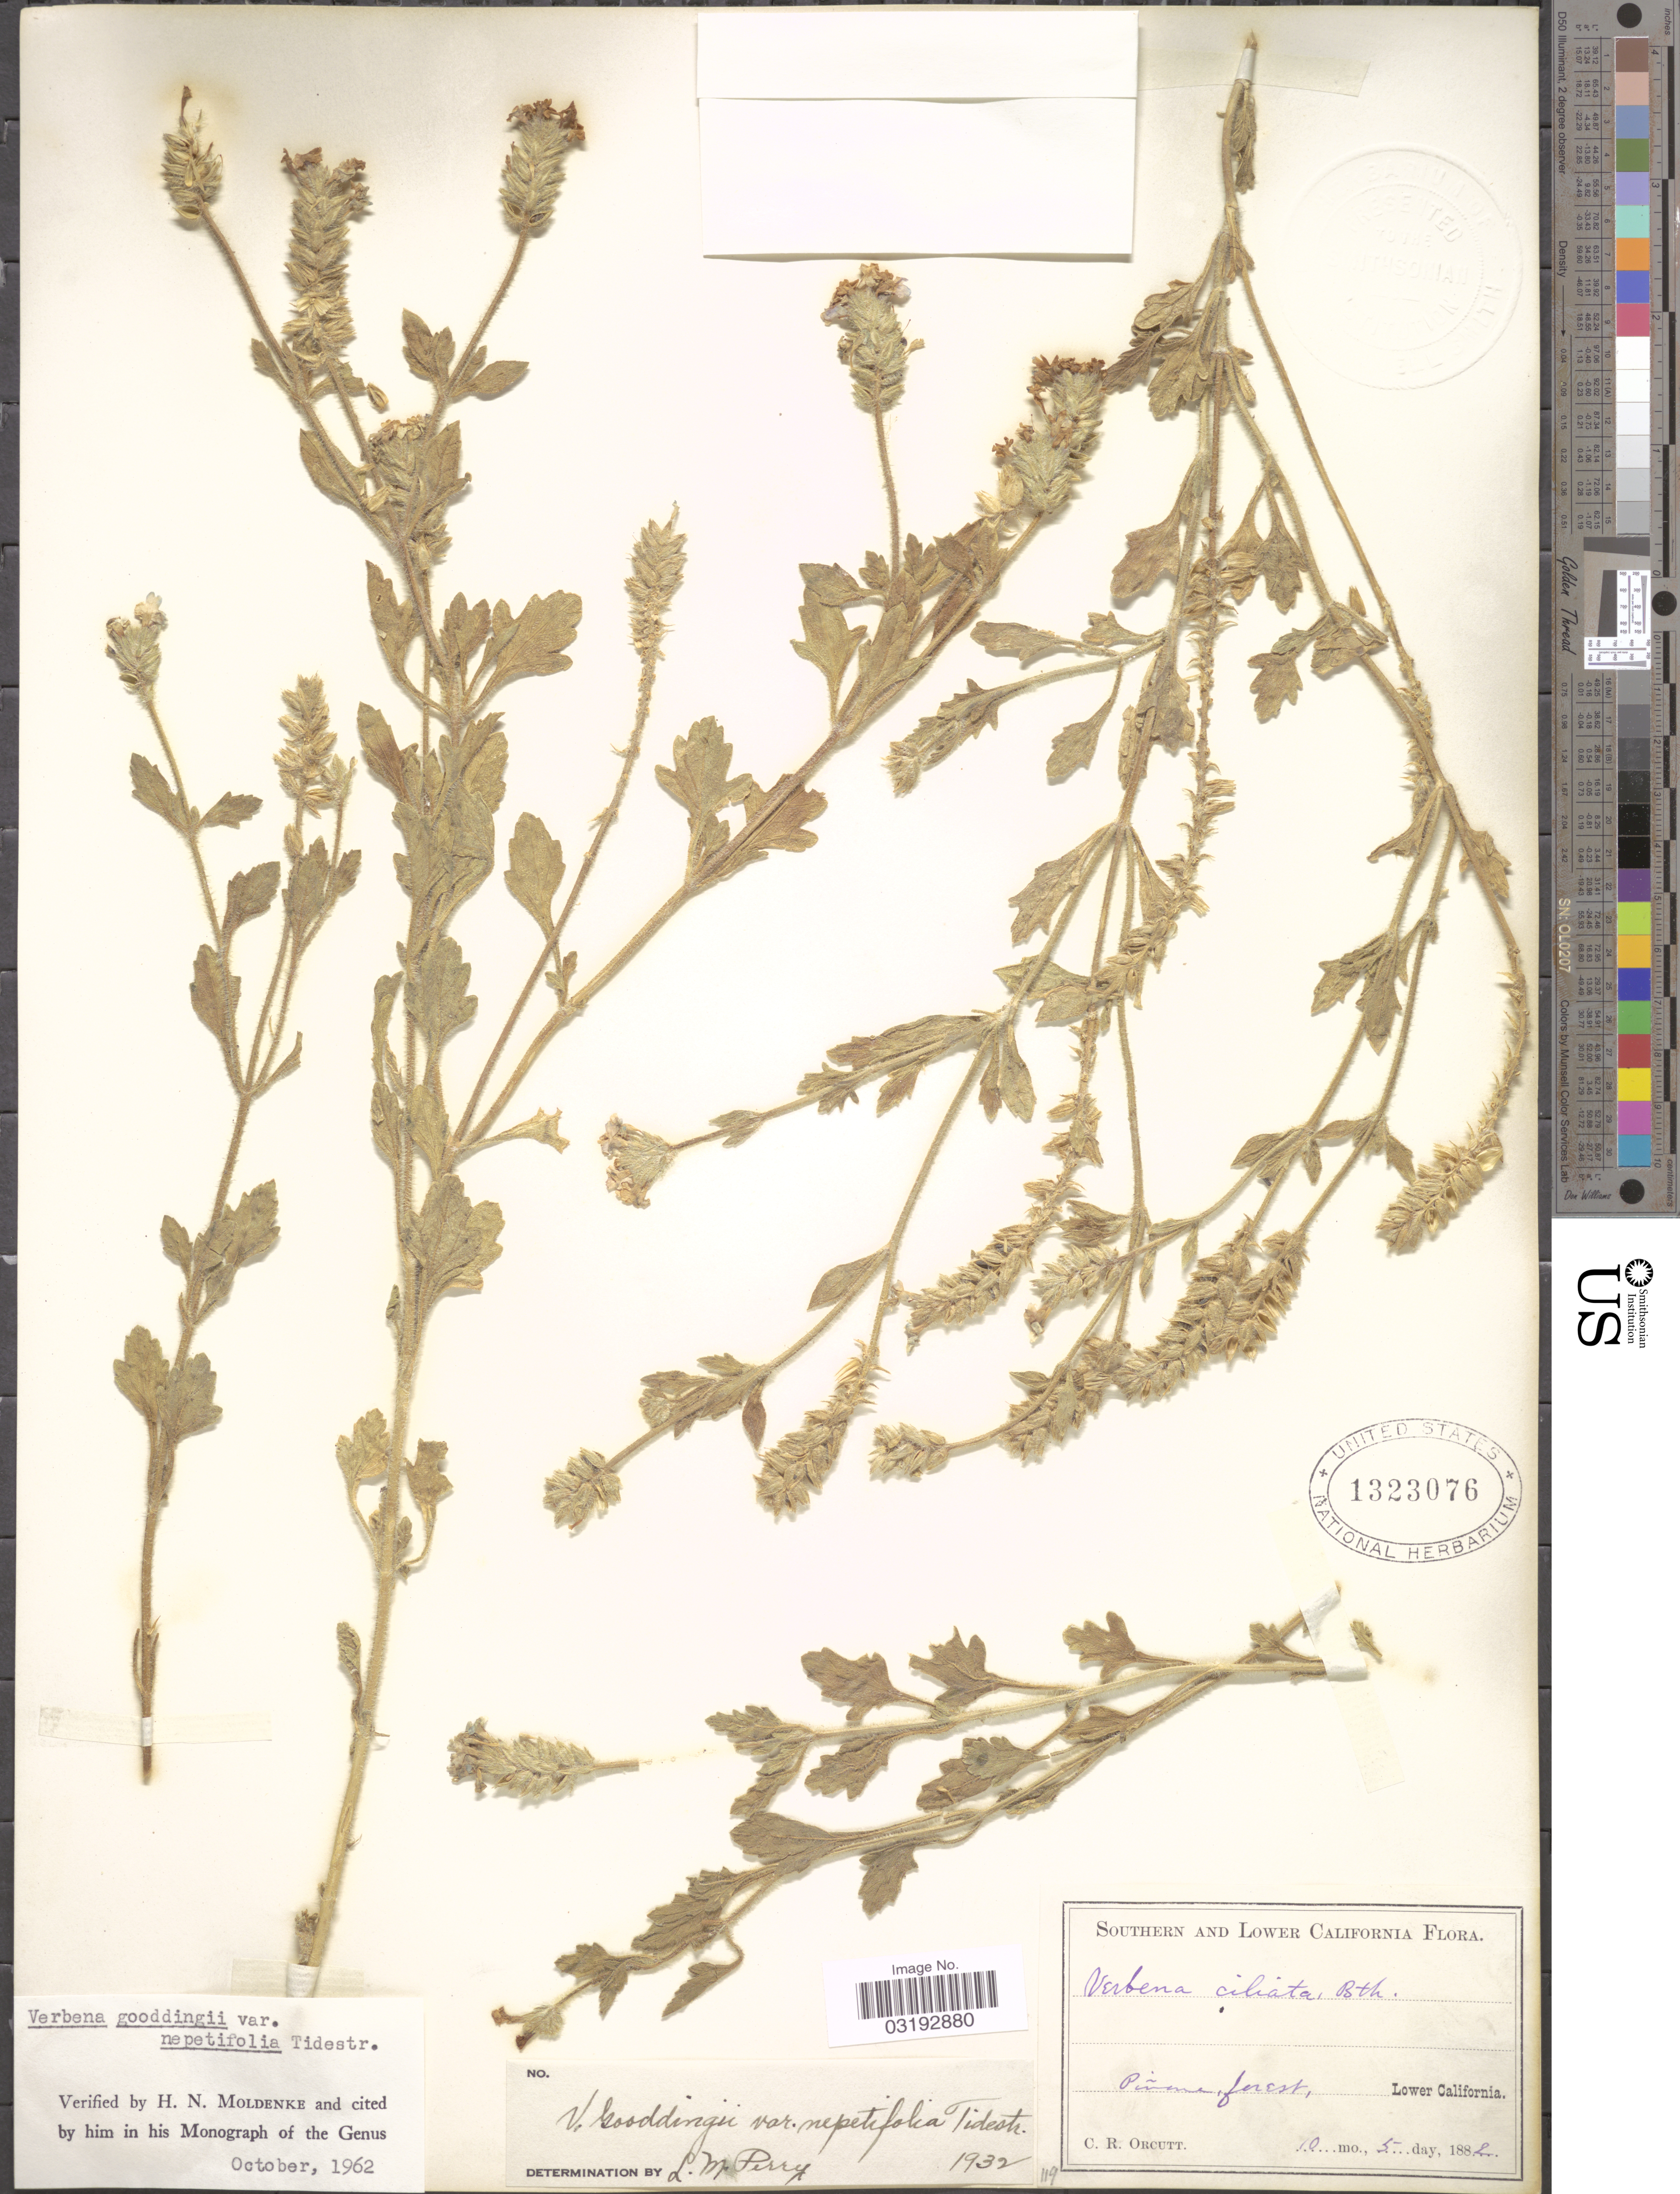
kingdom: Plantae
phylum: Tracheophyta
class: Magnoliopsida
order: Lamiales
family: Verbenaceae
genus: Verbena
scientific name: Verbena gooddingii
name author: Briq.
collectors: C. R. Orcutt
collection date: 1882-10-05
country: Mexico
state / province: Baja California Norte / Baja California Sur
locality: Piñone, forest. Lower California.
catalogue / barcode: US 1323076